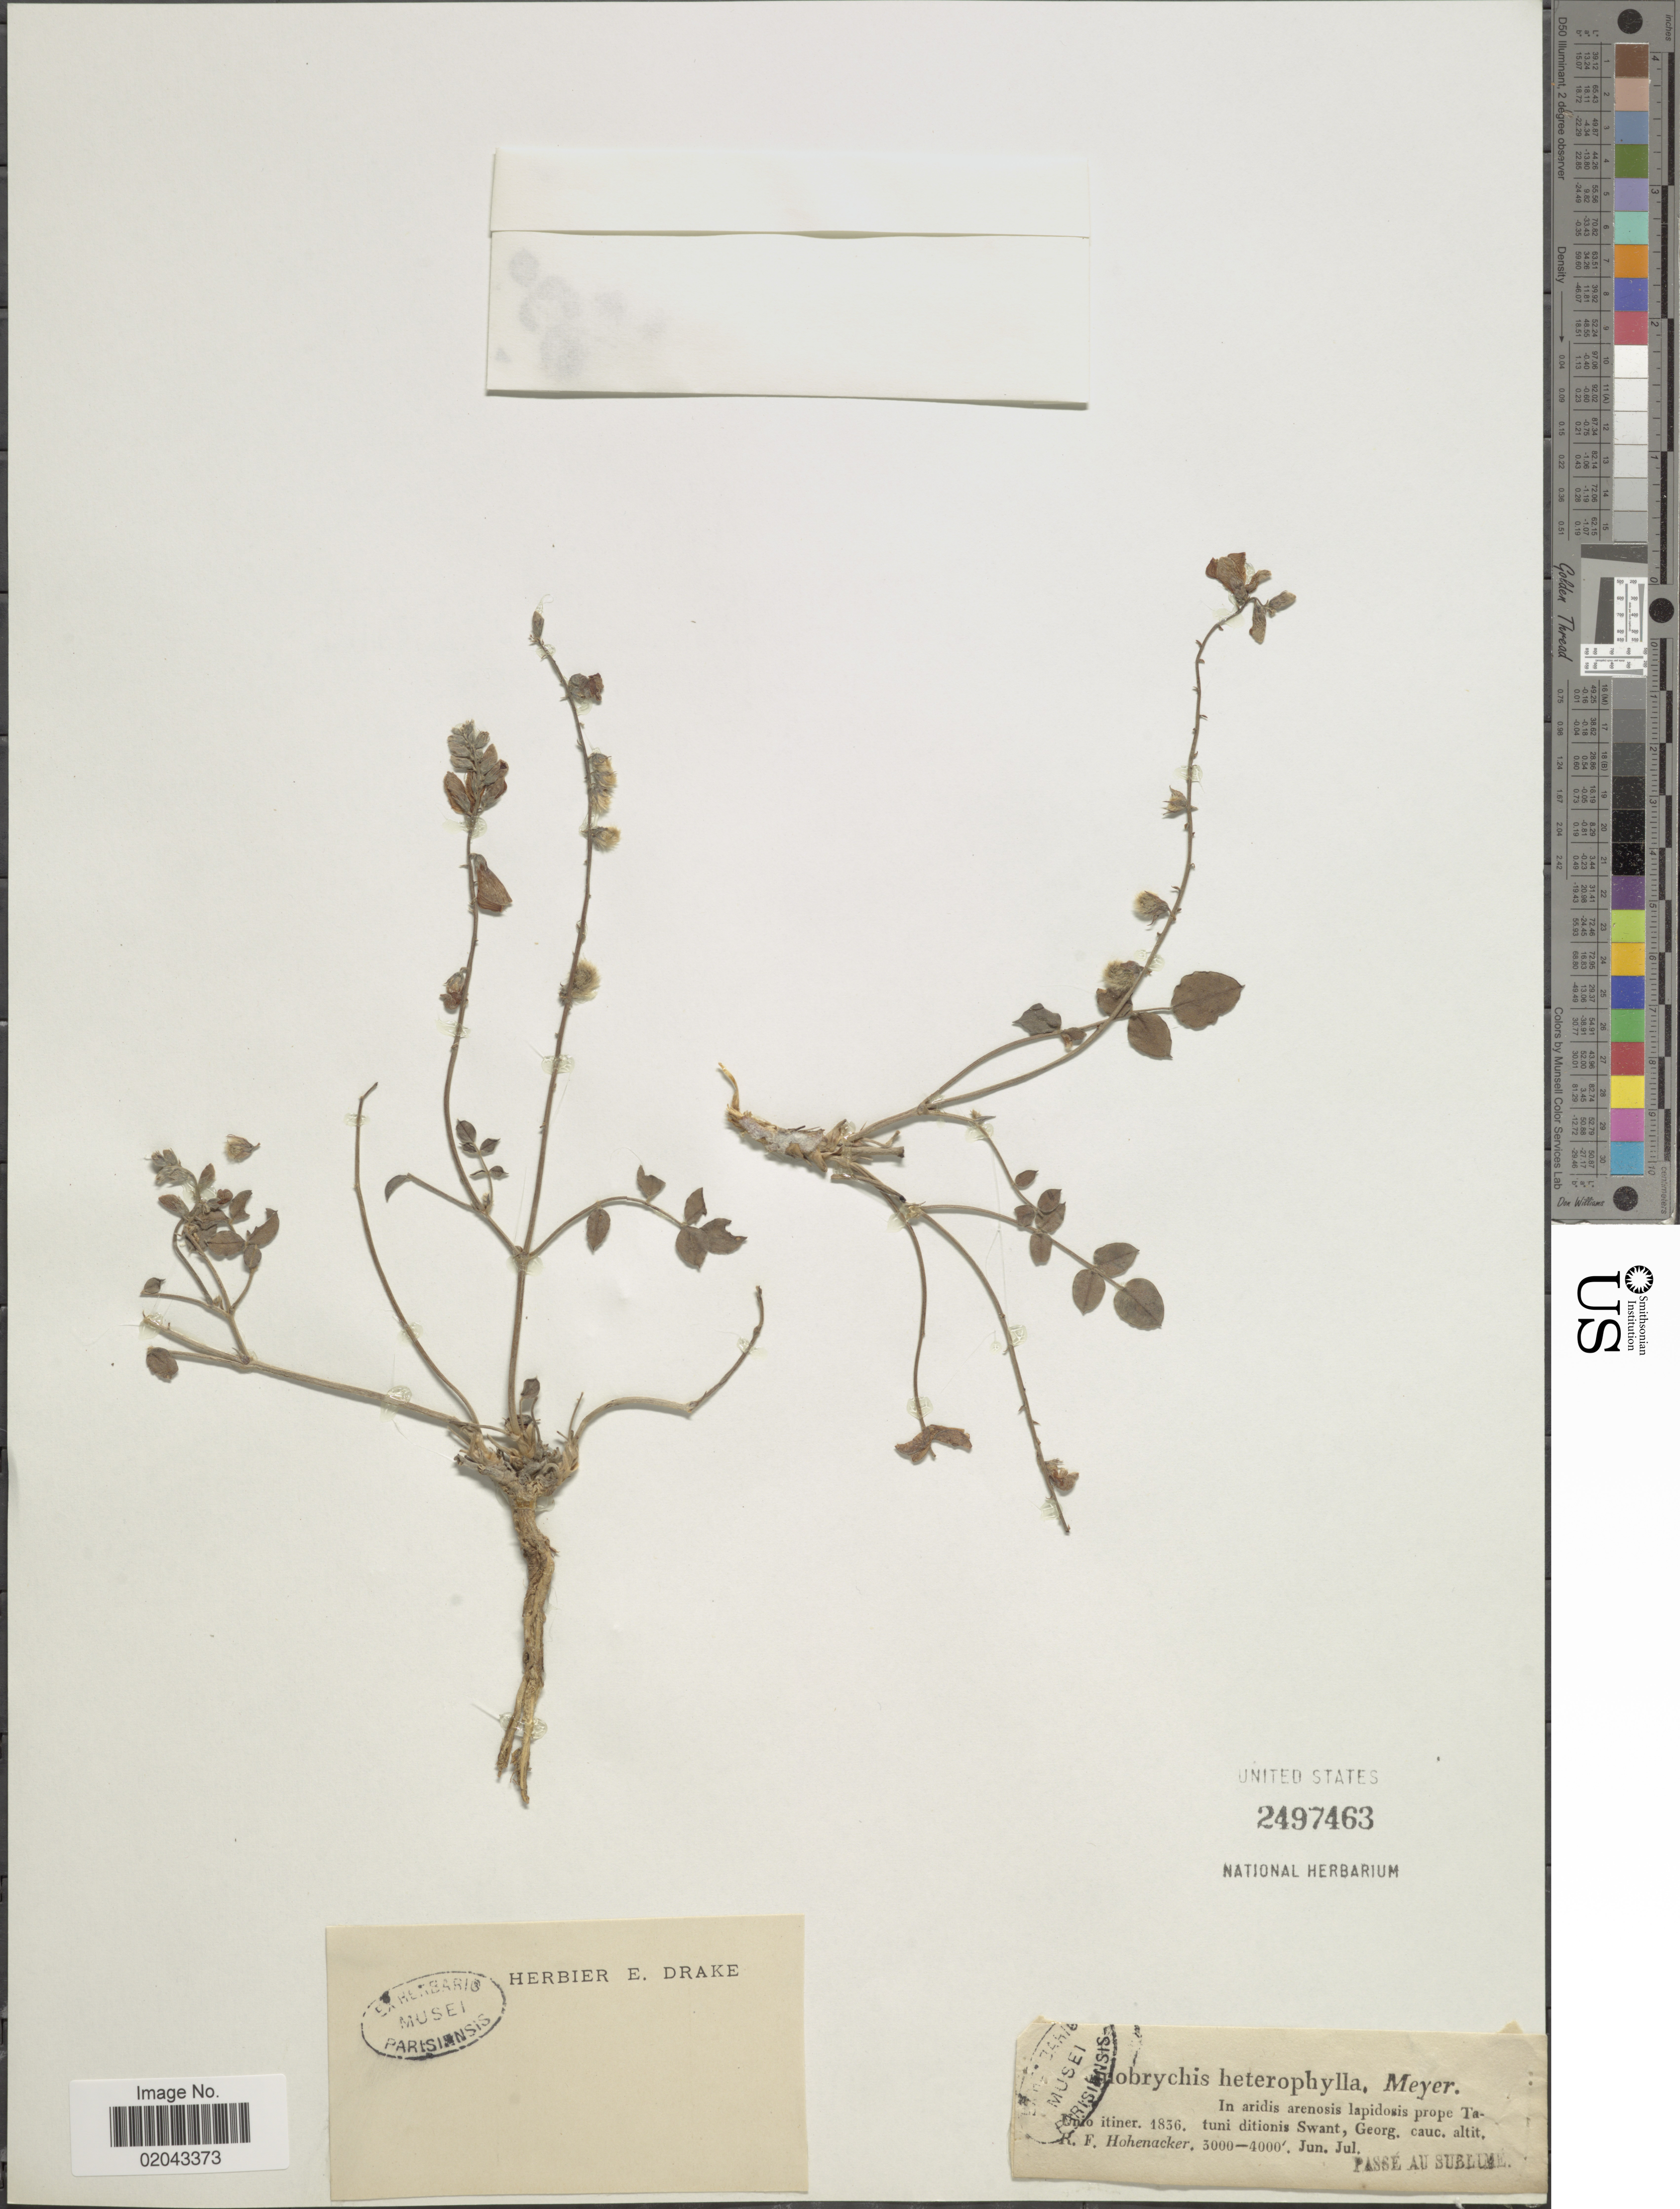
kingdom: Plantae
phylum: Tracheophyta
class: Magnoliopsida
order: Fabales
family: Fabaceae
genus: Onobrychis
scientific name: Onobrychis heterophylla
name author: C.A. Mey.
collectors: R. F. Hohenacker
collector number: s.n,.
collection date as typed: Unio itiner 1836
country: Georgia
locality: In aridis arenosis lapidosis prope Tatuni ditionis Swant, Georg. cauc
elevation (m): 914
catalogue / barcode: US 2497463